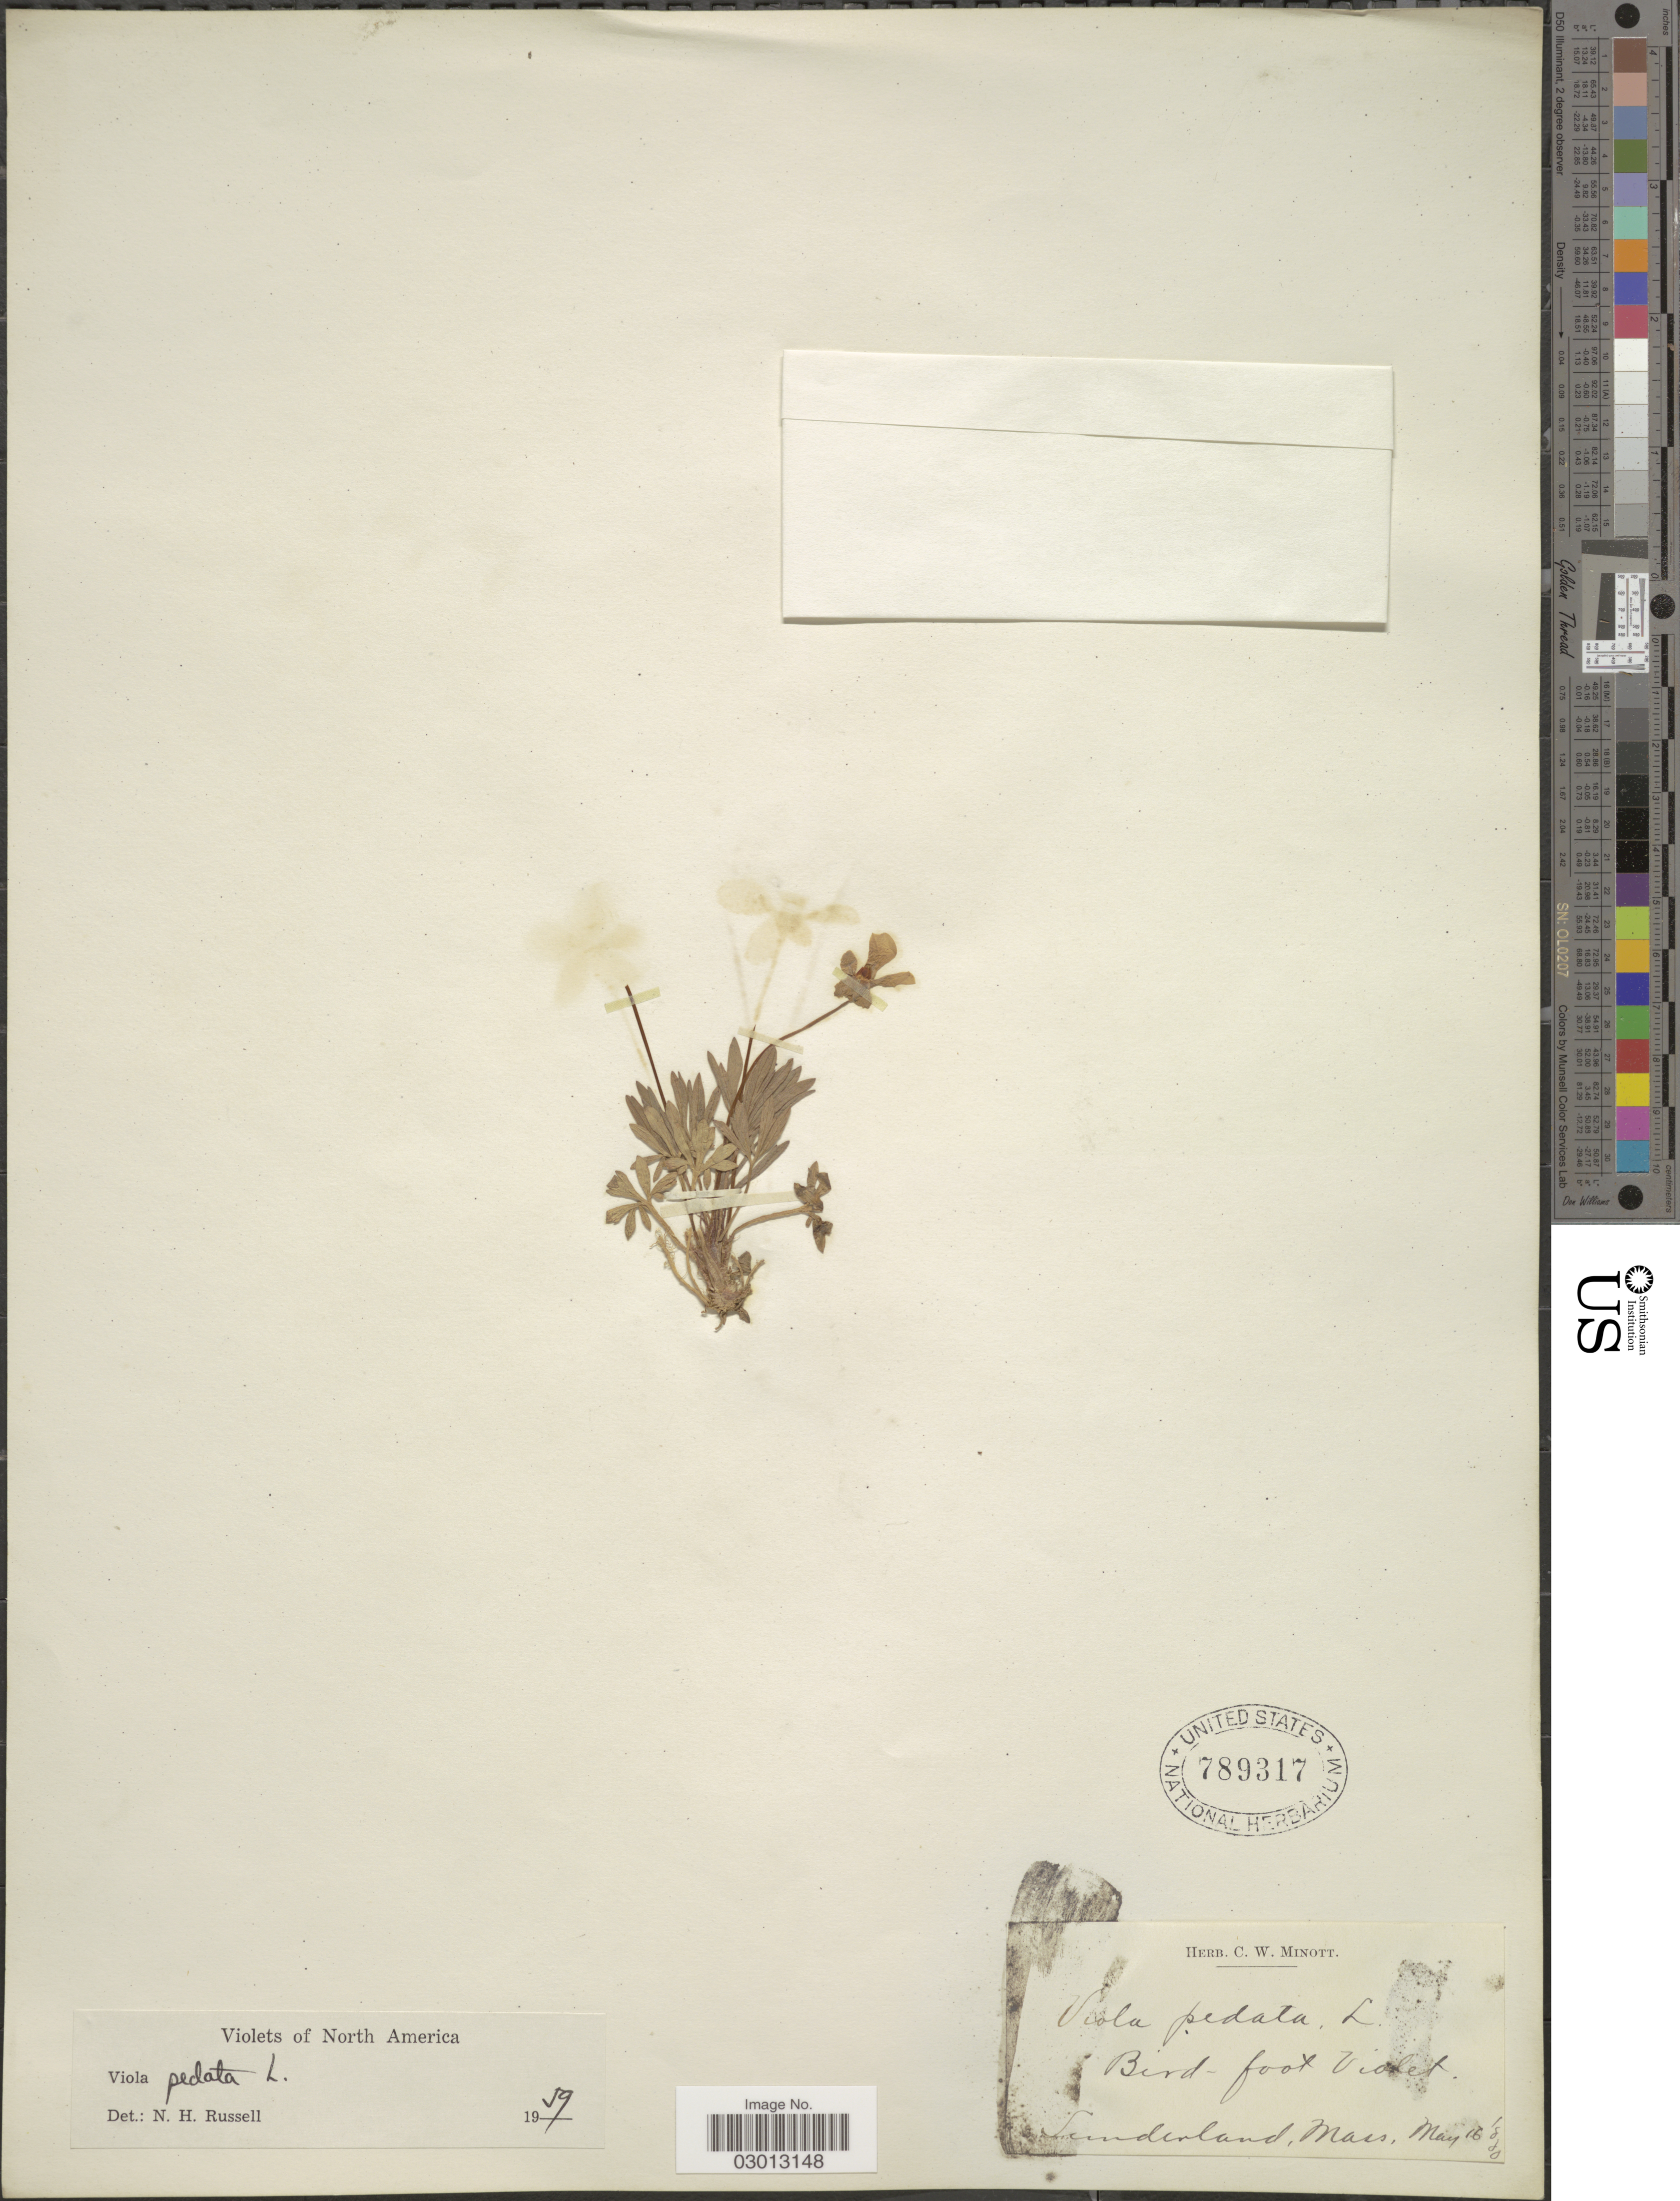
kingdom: Plantae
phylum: Tracheophyta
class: Magnoliopsida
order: Malpighiales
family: Violaceae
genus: Viola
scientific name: Viola pedata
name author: L.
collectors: ex herb. C. W. Minott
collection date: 1880-05-16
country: United States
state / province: Massachusetts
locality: Sunderland.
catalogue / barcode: US 789317